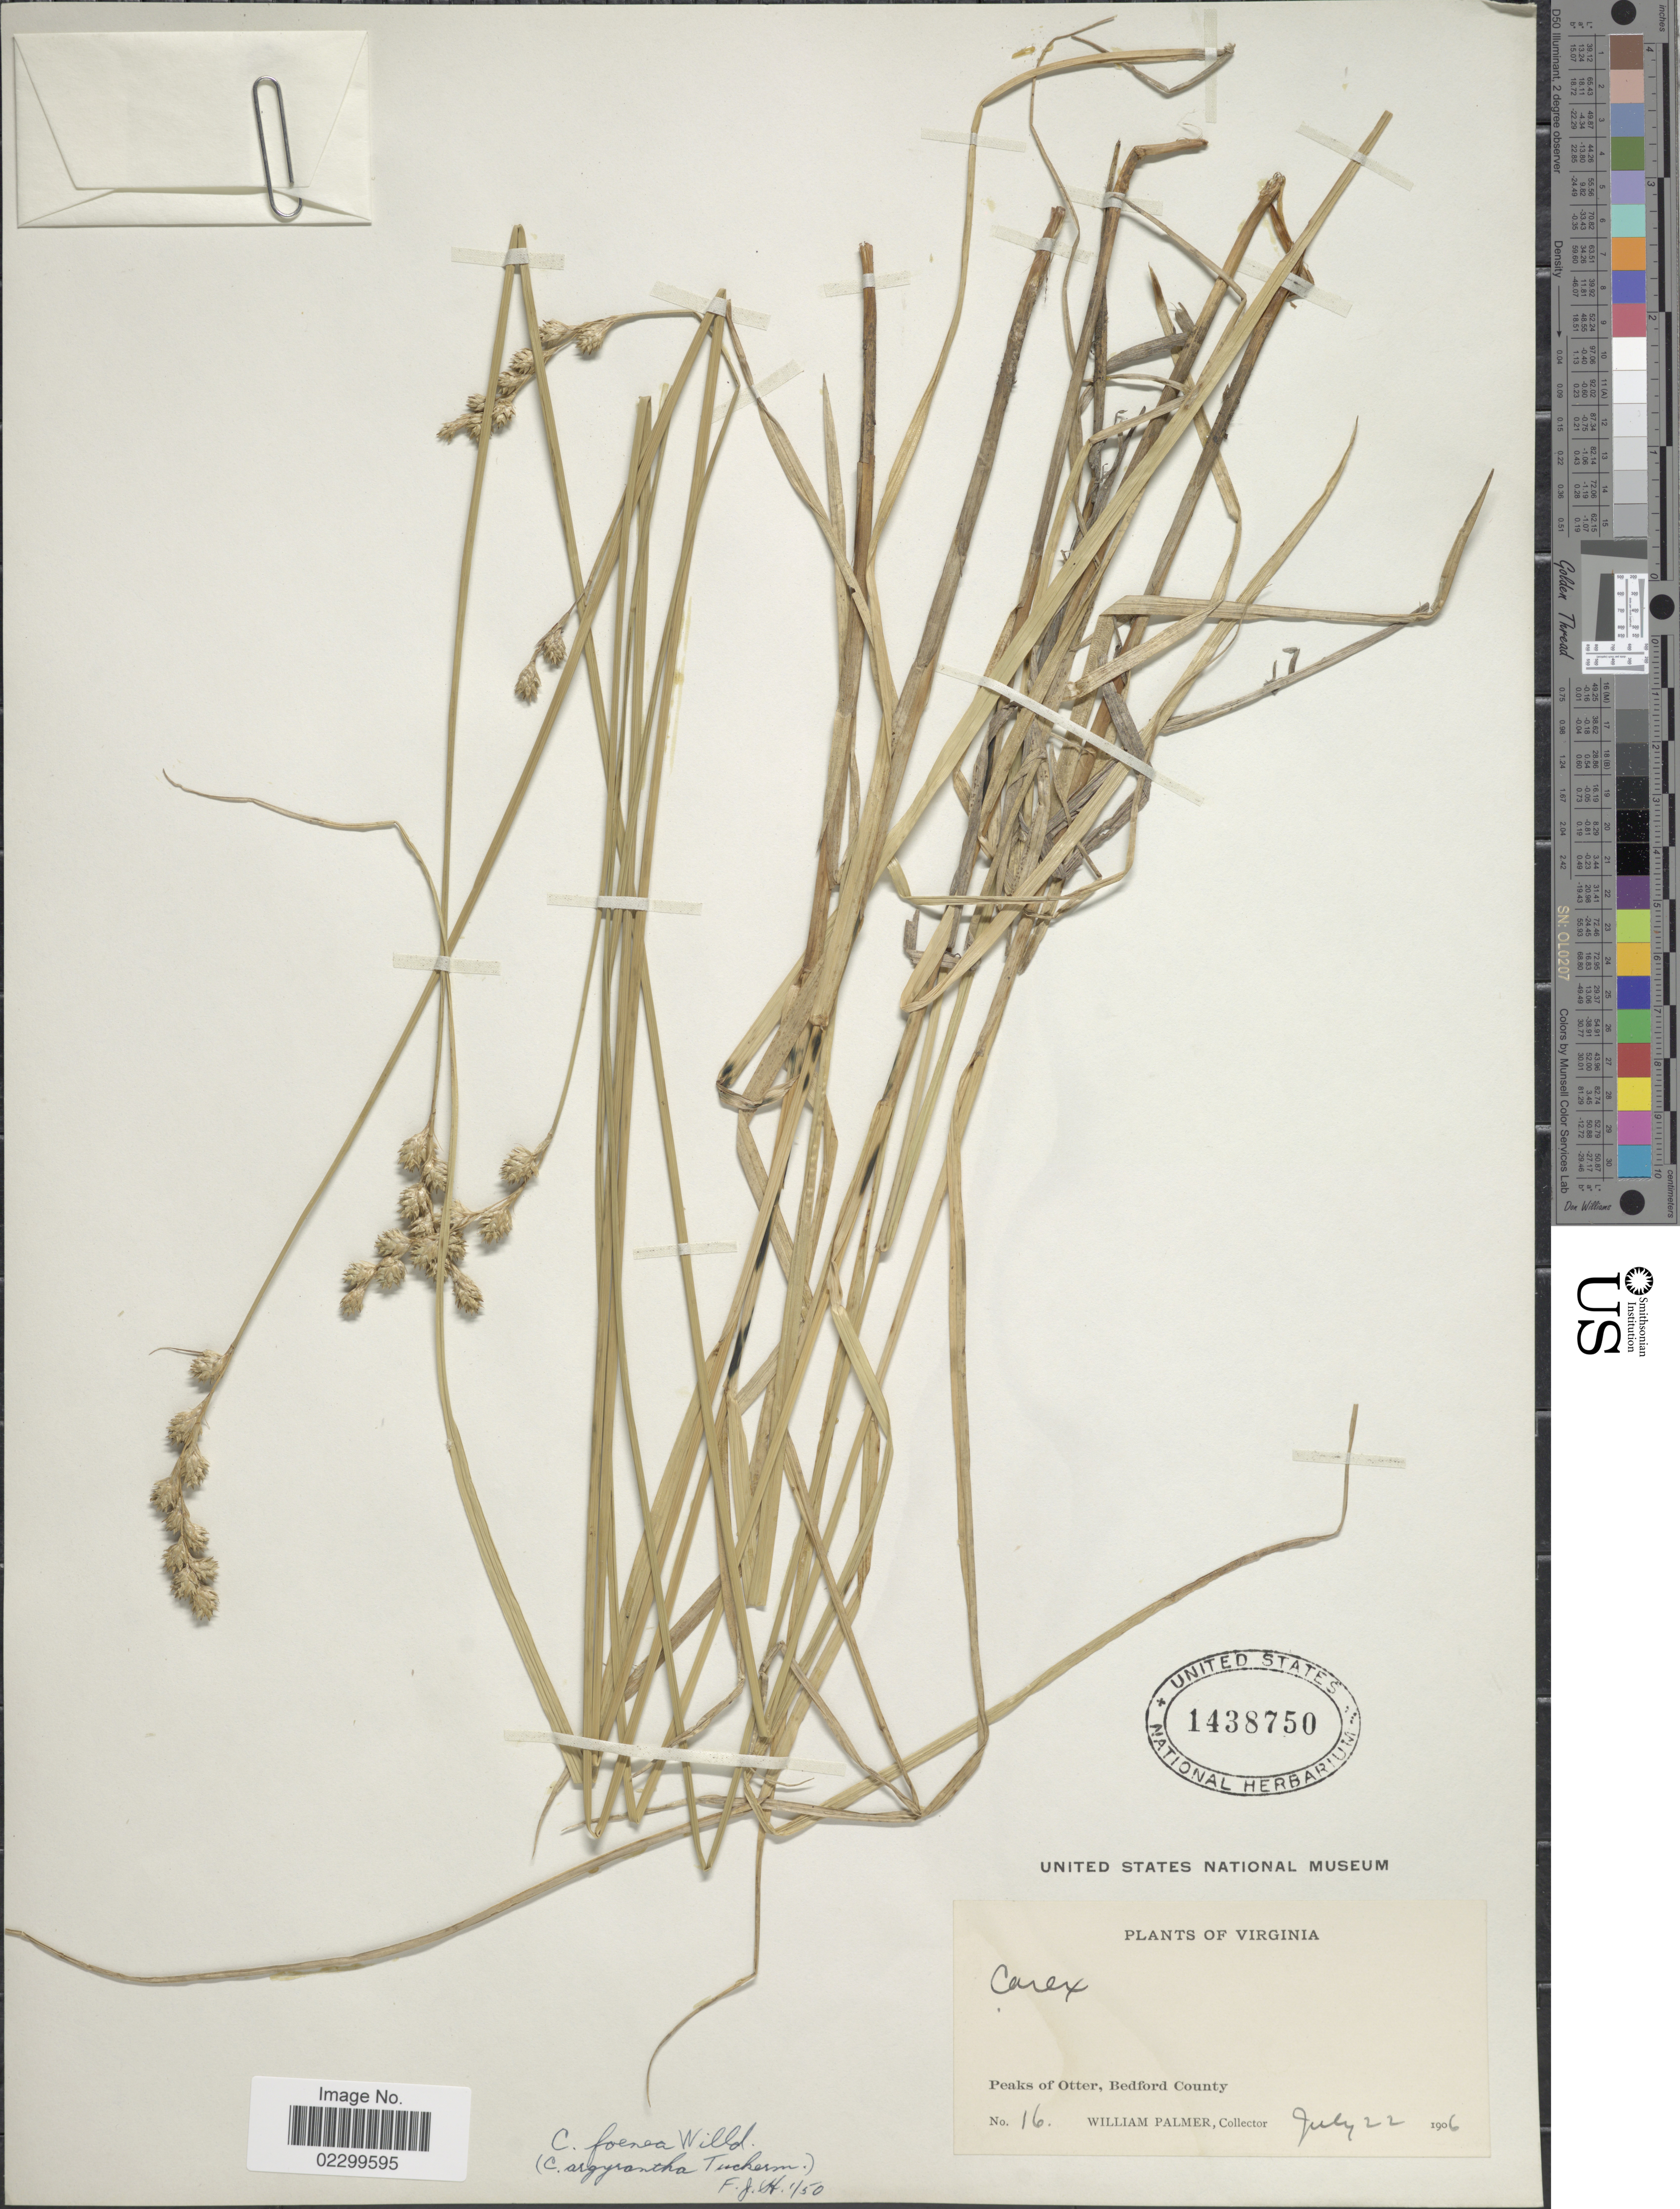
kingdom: Plantae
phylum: Tracheophyta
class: Liliopsida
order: Poales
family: Cyperaceae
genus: Carex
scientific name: Carex argyrantha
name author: Tuck. ex Boott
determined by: Strong, Mark T., (BOT), Smithsonian Institution - National Museum of Natural History (UNITED STATES)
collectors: W. Palmer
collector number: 16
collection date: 1906-07-22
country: United States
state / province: Virginia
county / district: Bedford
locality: Peaks of Otter, Bedford County.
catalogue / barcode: US 1438750